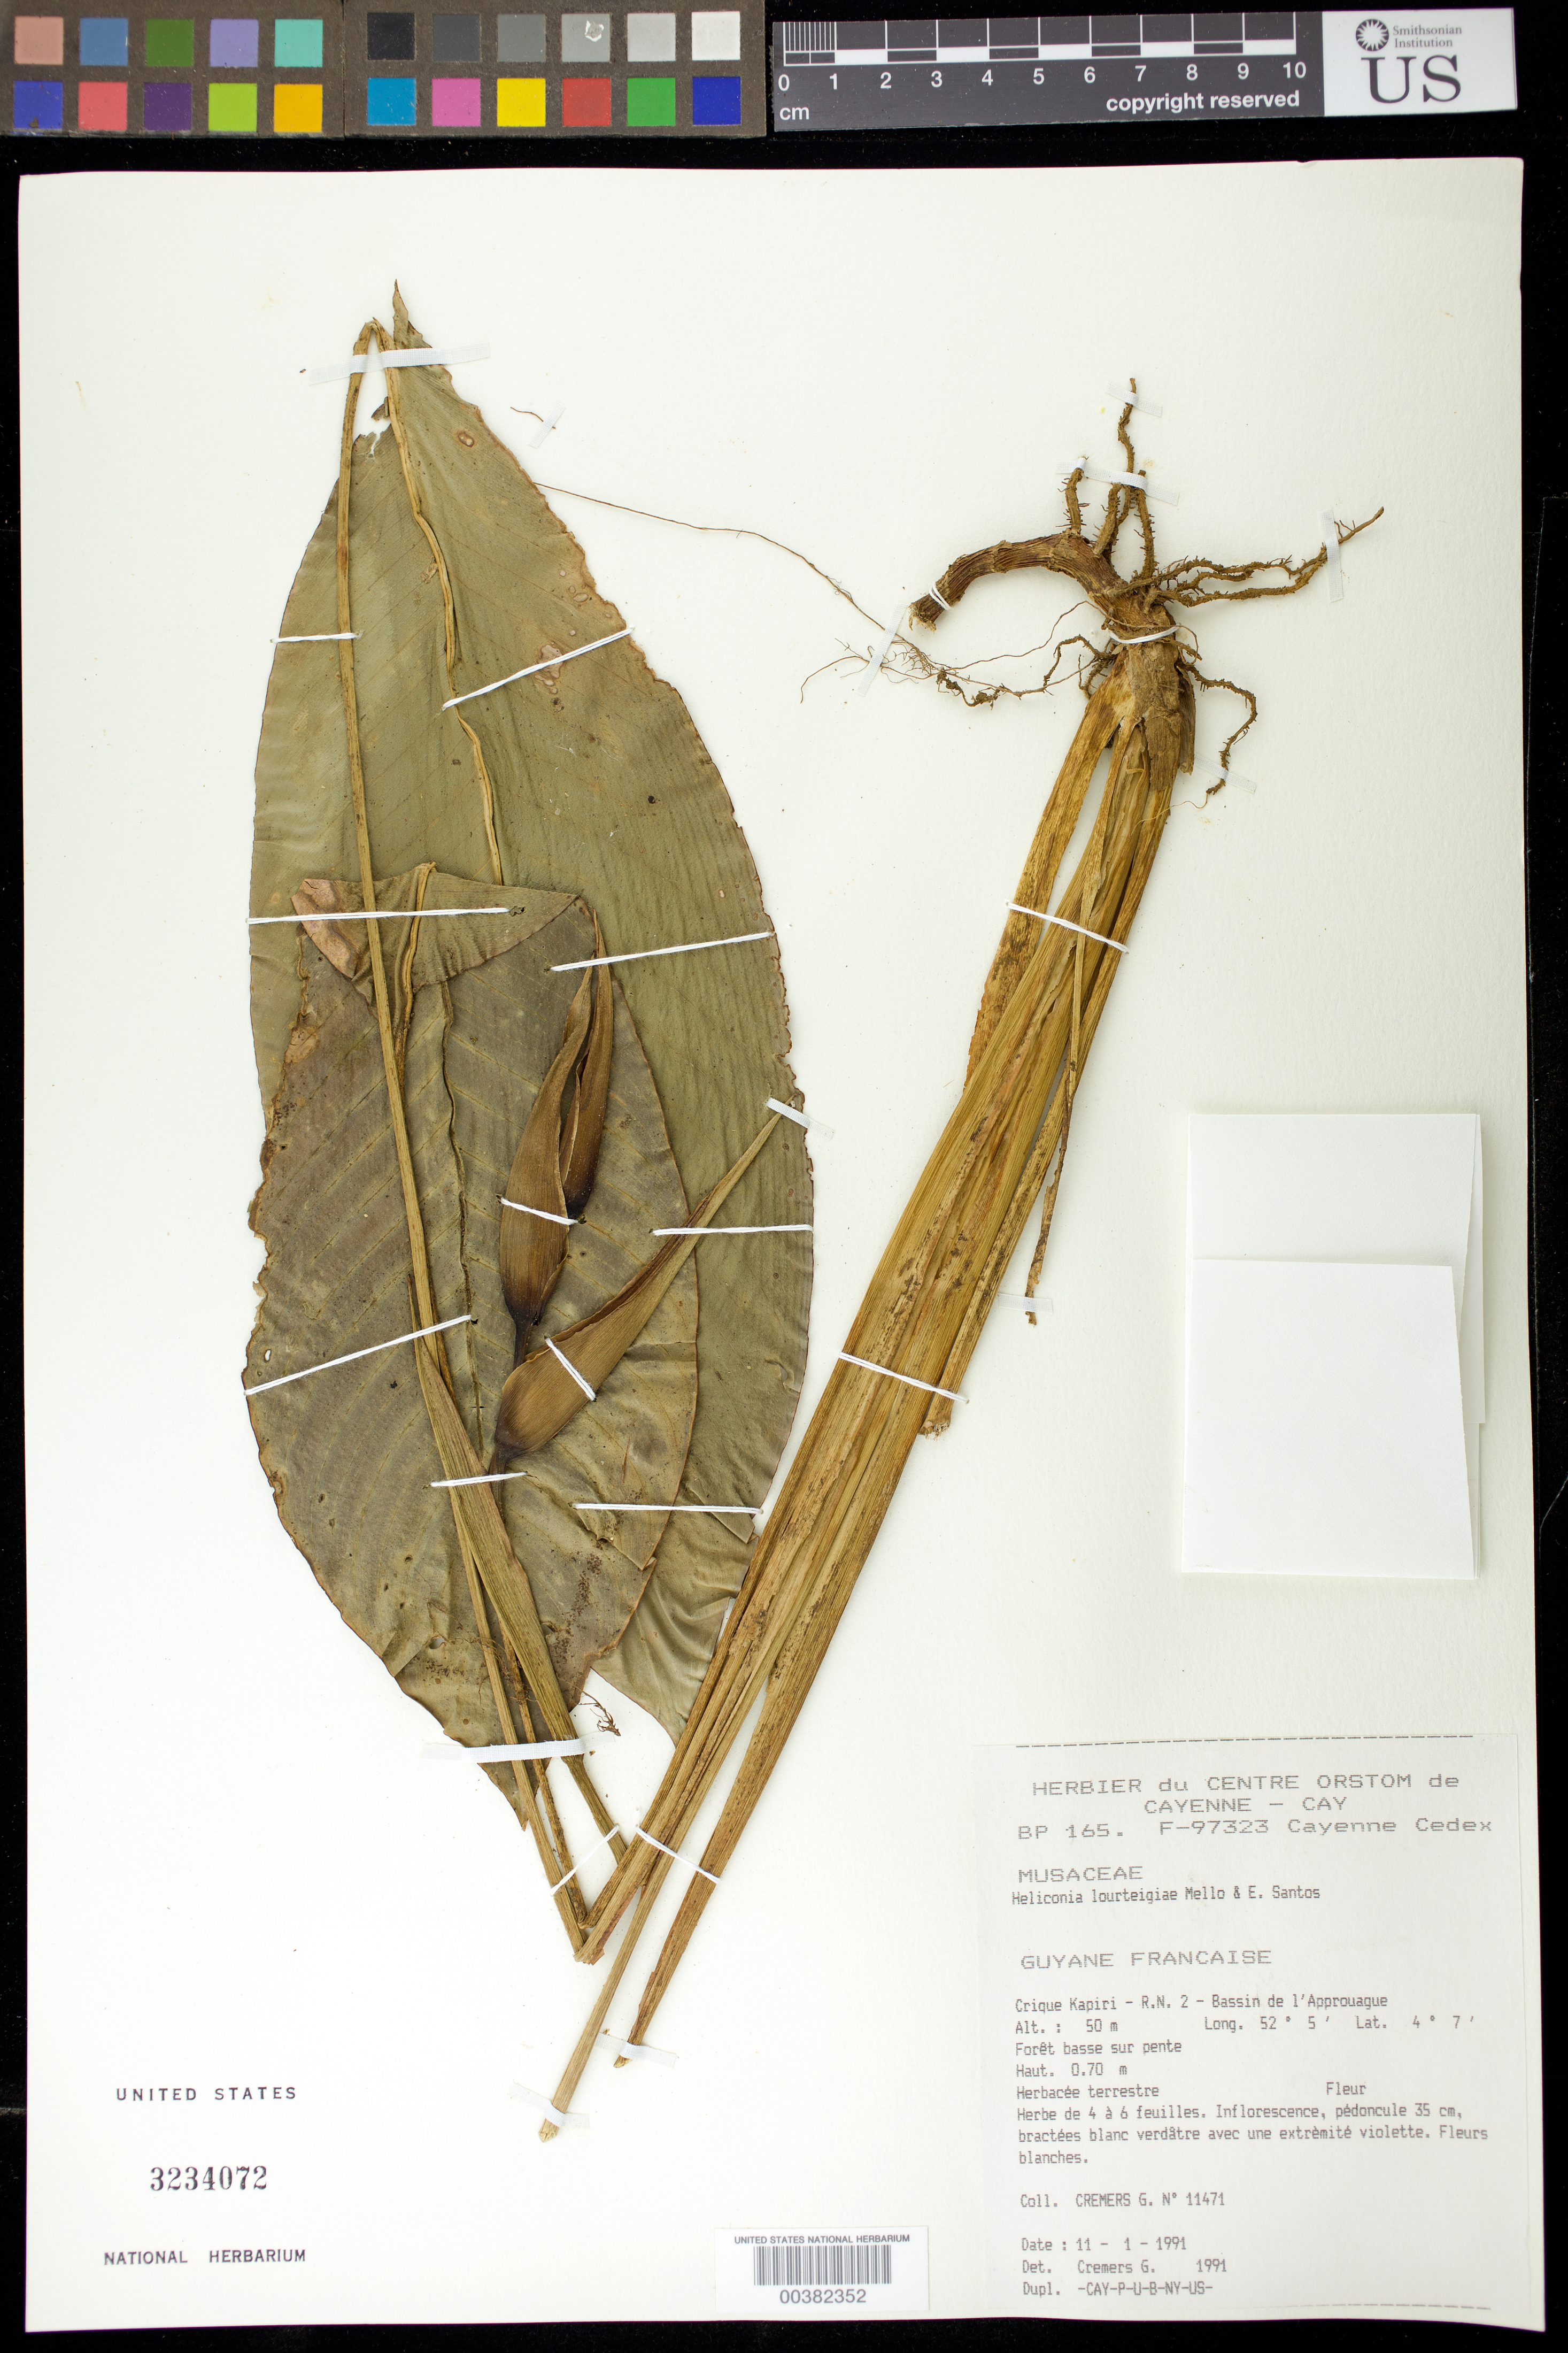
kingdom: Plantae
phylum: Tracheophyta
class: Liliopsida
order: Zingiberales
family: Heliconiaceae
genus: Heliconia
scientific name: Heliconia lourteigiae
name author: Emygdio & E. Santos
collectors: G. Cremers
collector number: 11471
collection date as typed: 11 Jan 1991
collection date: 1991-01-11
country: French Guiana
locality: Crique kapiri - r.n. 2 - bassin de l'approuague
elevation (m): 50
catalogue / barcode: US 3234072